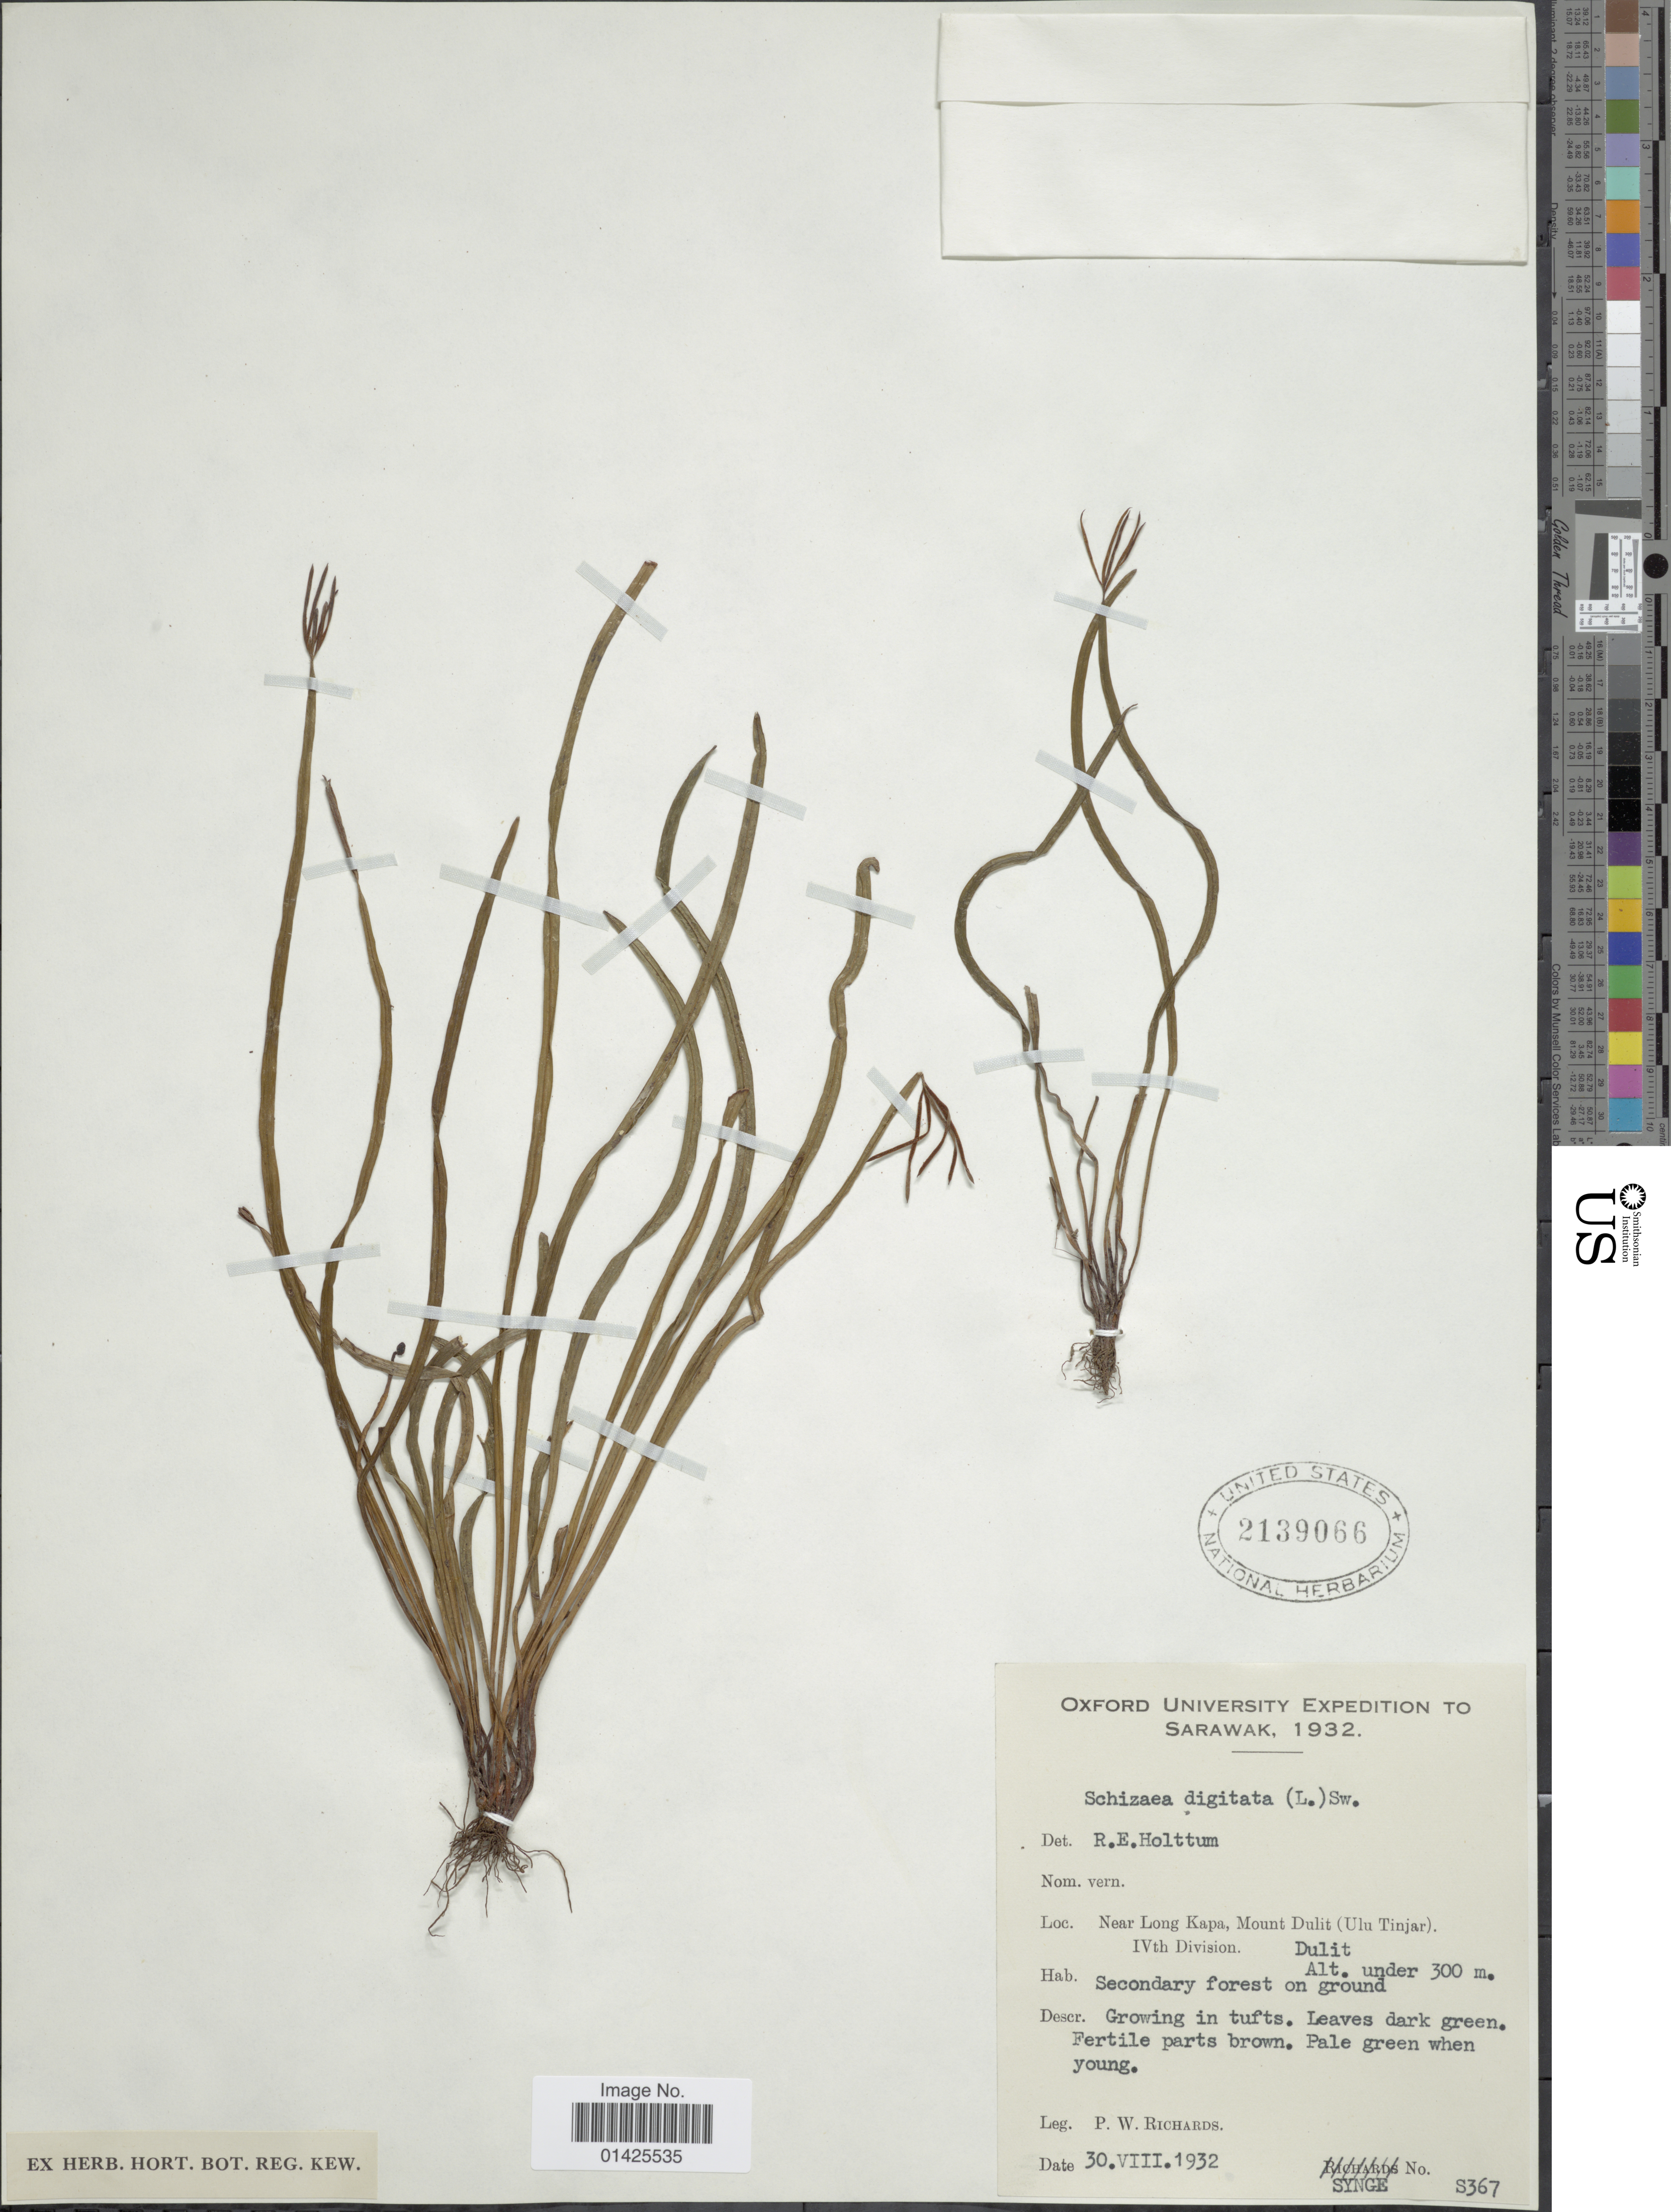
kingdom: Plantae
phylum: Tracheophyta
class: Polypodiopsida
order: Schizaeales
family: Schizaeaceae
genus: Actinostachys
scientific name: Actinostachys digitata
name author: (L.) Wall.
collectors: P. Richards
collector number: S367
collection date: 1932-08-30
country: Malaysia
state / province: Sarawak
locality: Near Long Kapa, Mount Dulit (Ulu Tinjar). 4th Division. Dulit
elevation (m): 300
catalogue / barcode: US 2139066